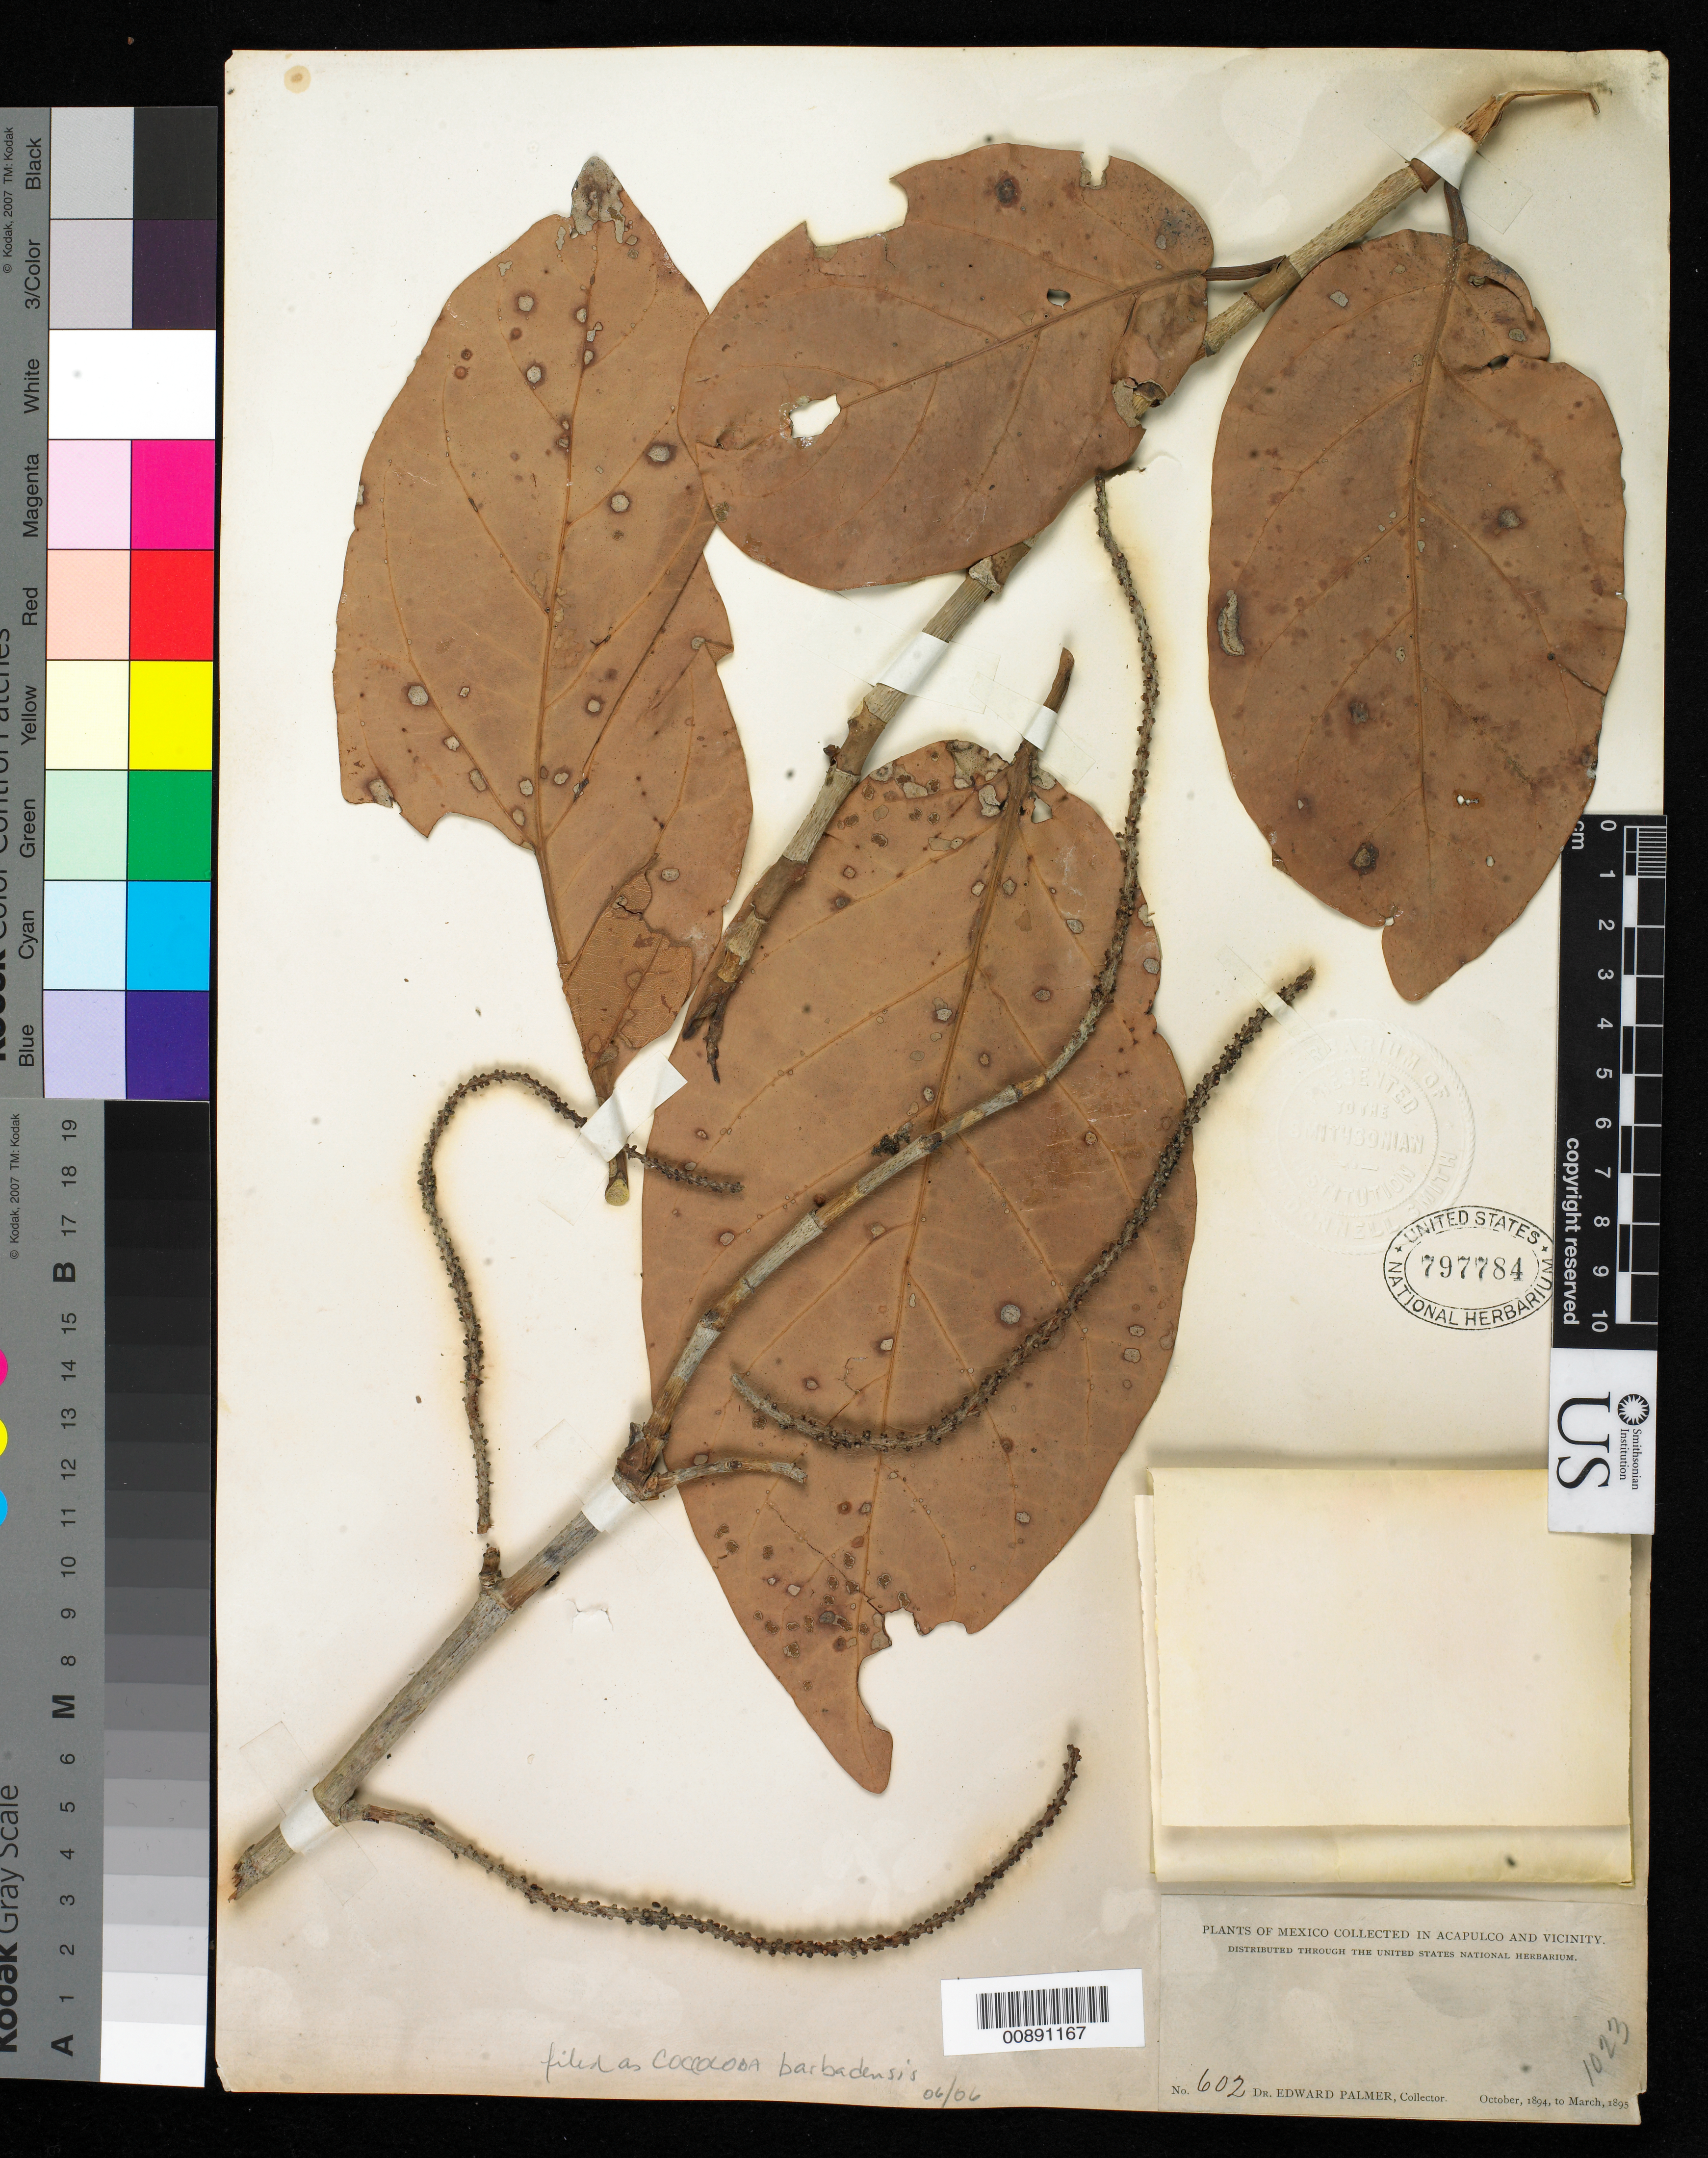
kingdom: Plantae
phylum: Tracheophyta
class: Magnoliopsida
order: Caryophyllales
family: Polygonaceae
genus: Coccoloba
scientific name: Coccoloba barbadensis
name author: Jacq.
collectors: E. Palmer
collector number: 602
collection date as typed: Oct 1894 to -- Mar 1895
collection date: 1894-10/1895-03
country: Mexico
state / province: Guerrero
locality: Acapulco, Guerrero and vicinity.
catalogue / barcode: US 797784